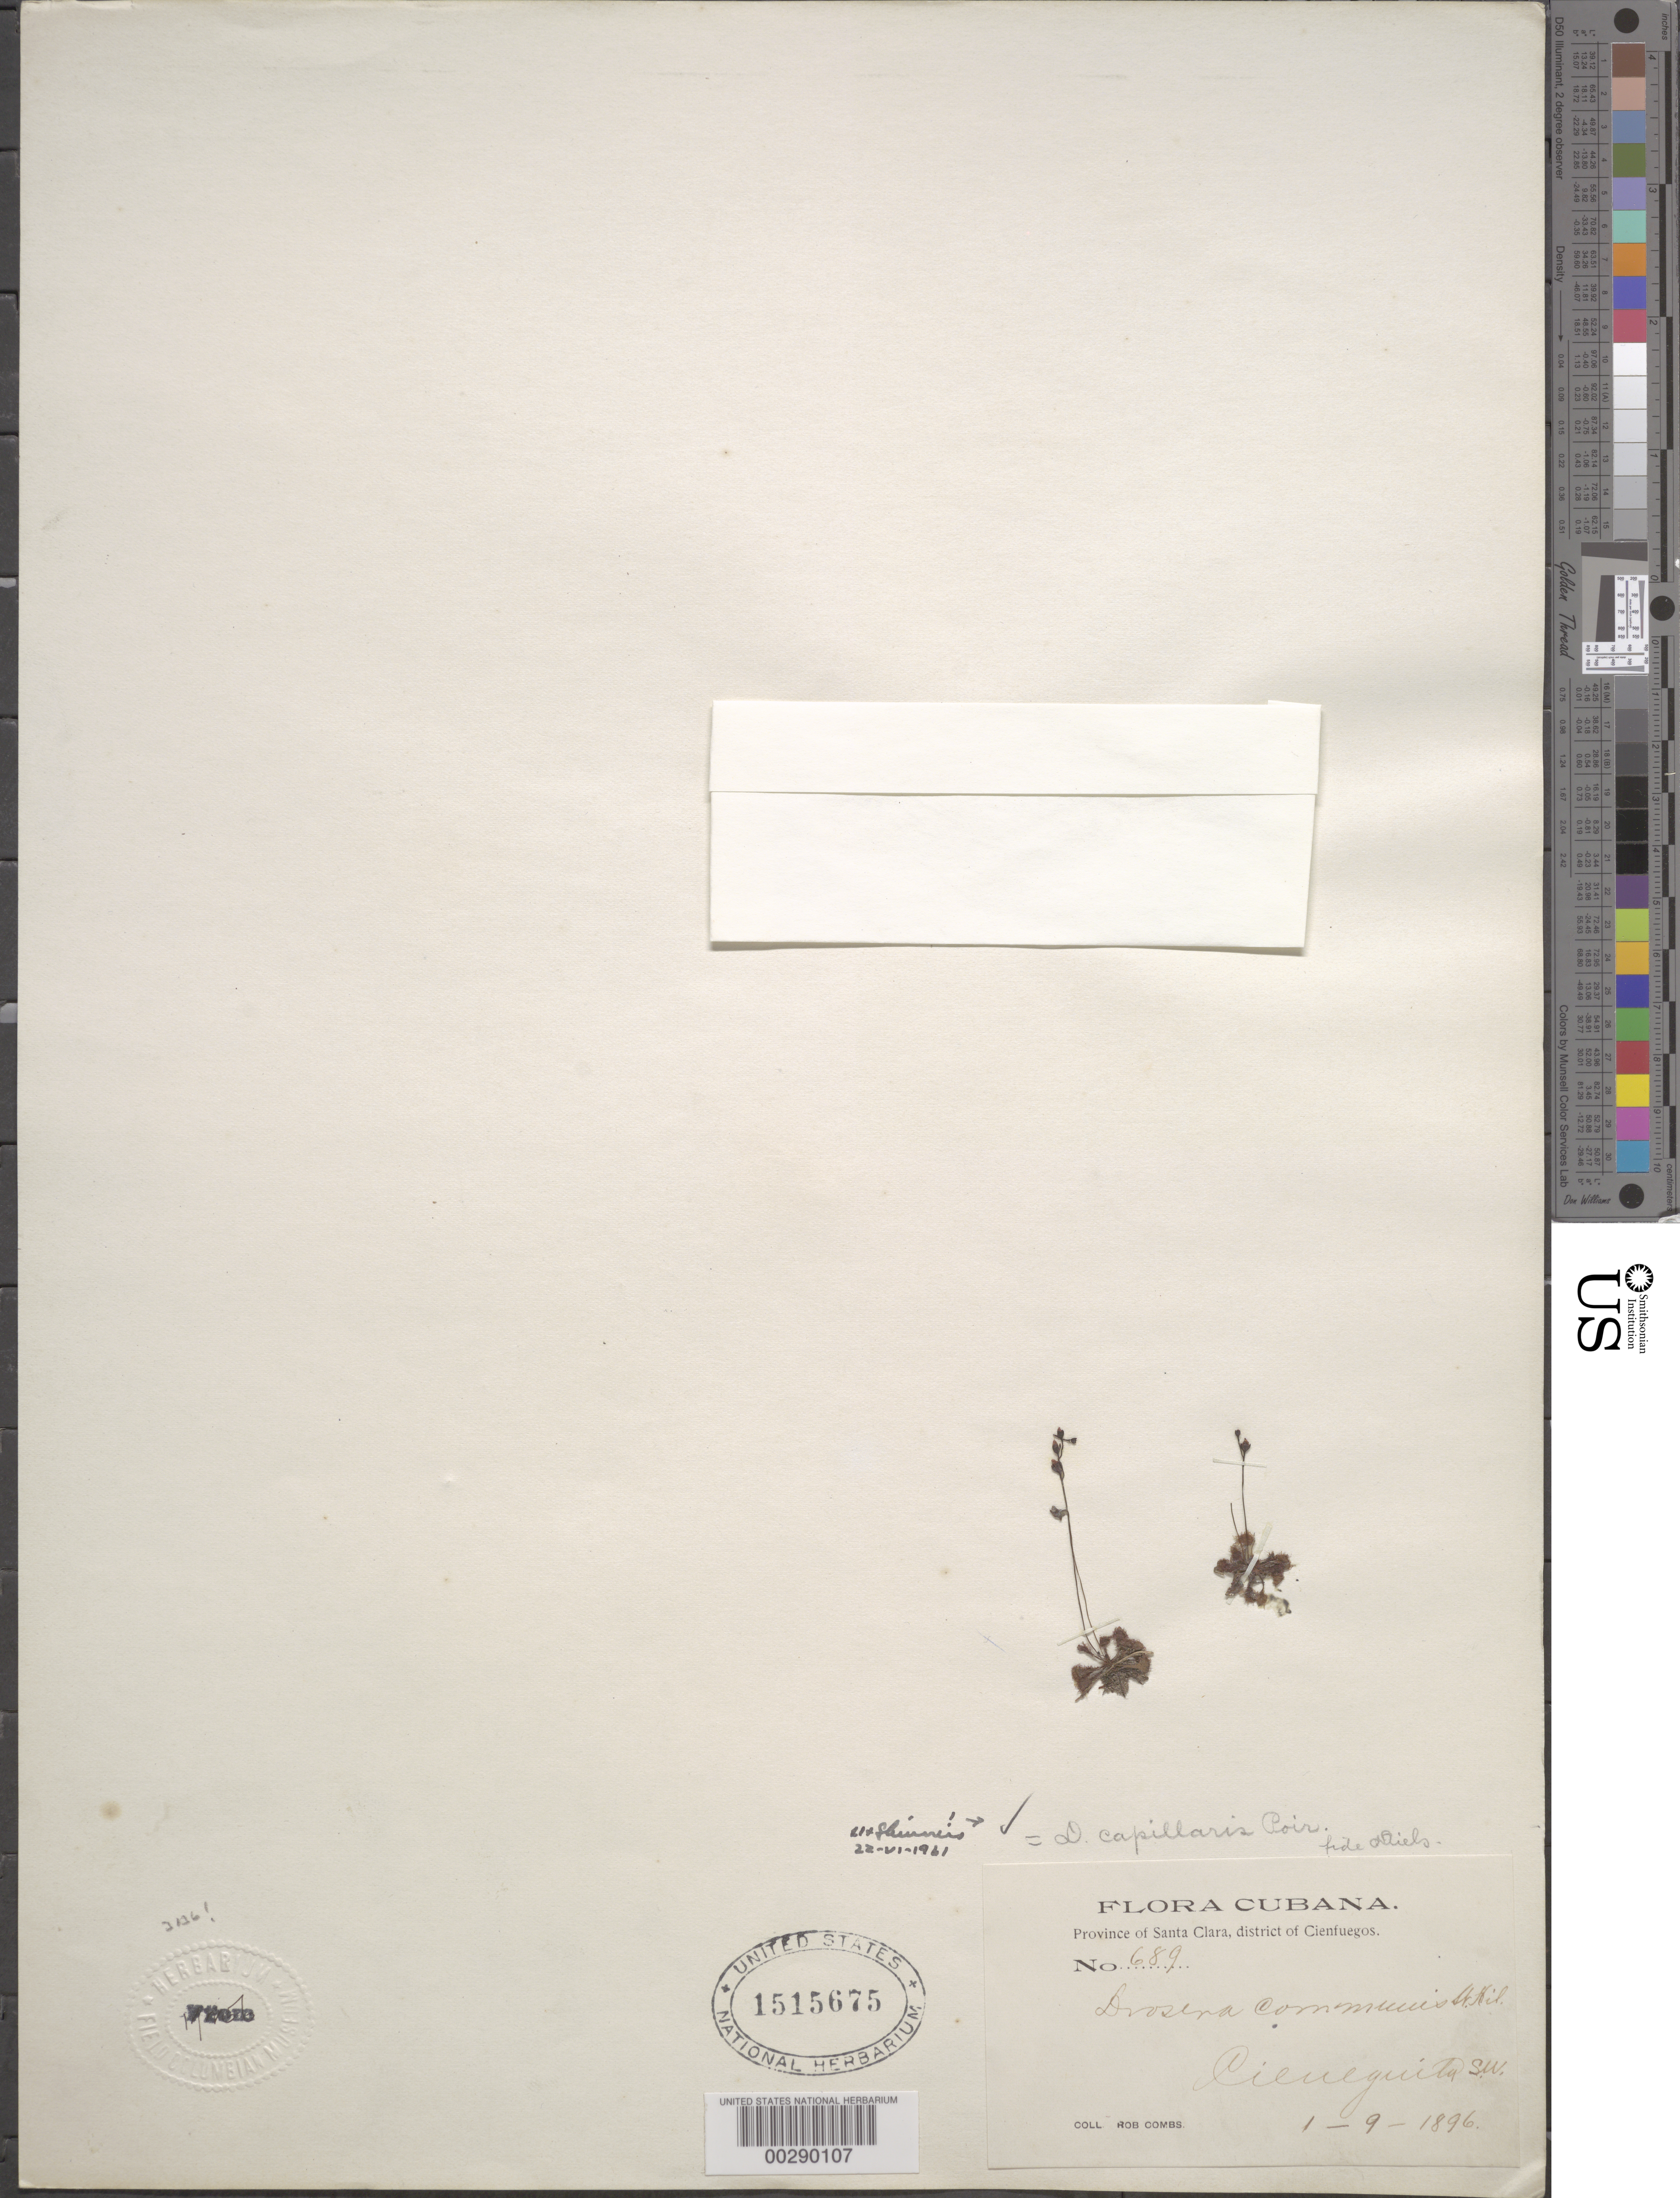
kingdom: Plantae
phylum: Tracheophyta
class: Magnoliopsida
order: Caryophyllales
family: Droseraceae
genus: Drosera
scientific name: Drosera capillaris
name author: Poir.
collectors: R. Combs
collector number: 689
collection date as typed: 01 Sep 1896 or 09 Jan 1896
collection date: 1896-01-09 or 1896-09-01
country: Cuba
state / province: Las Villas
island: Greater Antilles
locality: Cienfuegos dist., cienequita s.w.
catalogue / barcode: US 1515675